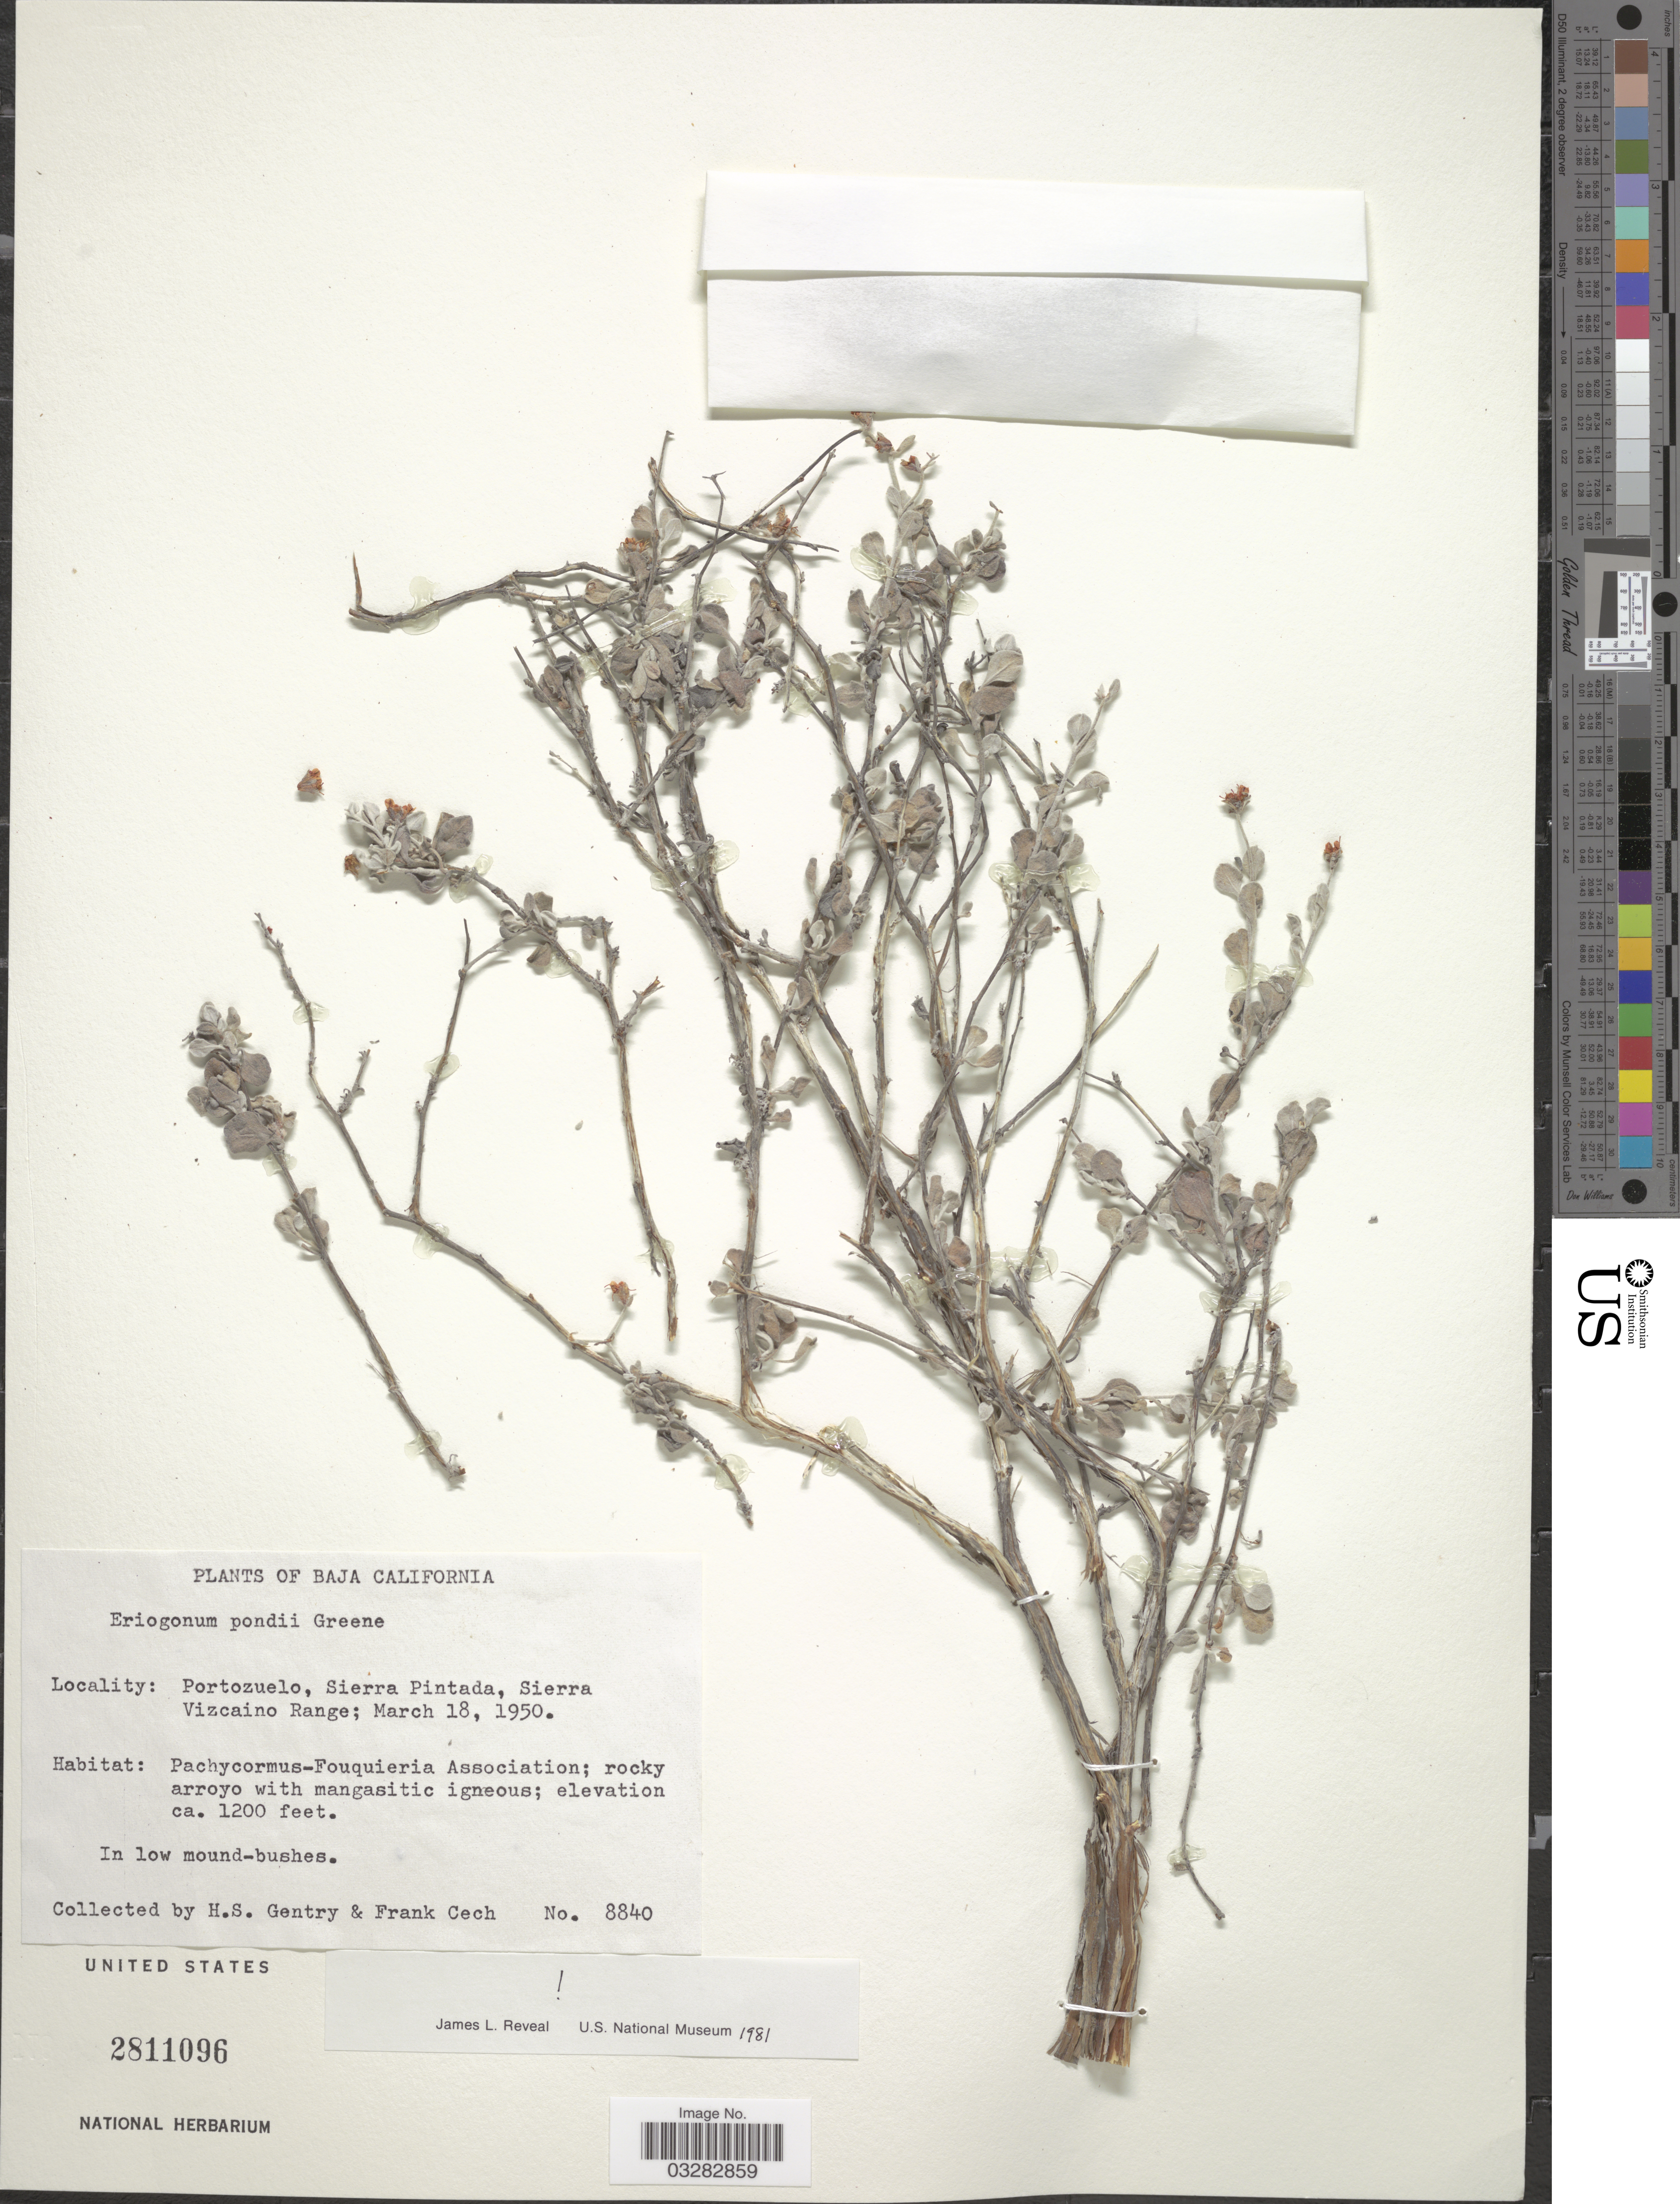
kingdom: Plantae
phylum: Tracheophyta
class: Magnoliopsida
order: Caryophyllales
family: Polygonaceae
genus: Eriogonum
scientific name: Eriogonum pondii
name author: Greene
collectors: H. S. Gentry & F. Cech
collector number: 8840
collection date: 1950-03-18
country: Mexico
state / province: Baja California Sur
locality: Portozuelo, Sierra Pintada, Sierra Vizcaino Range.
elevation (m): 366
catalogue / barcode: US 2811096